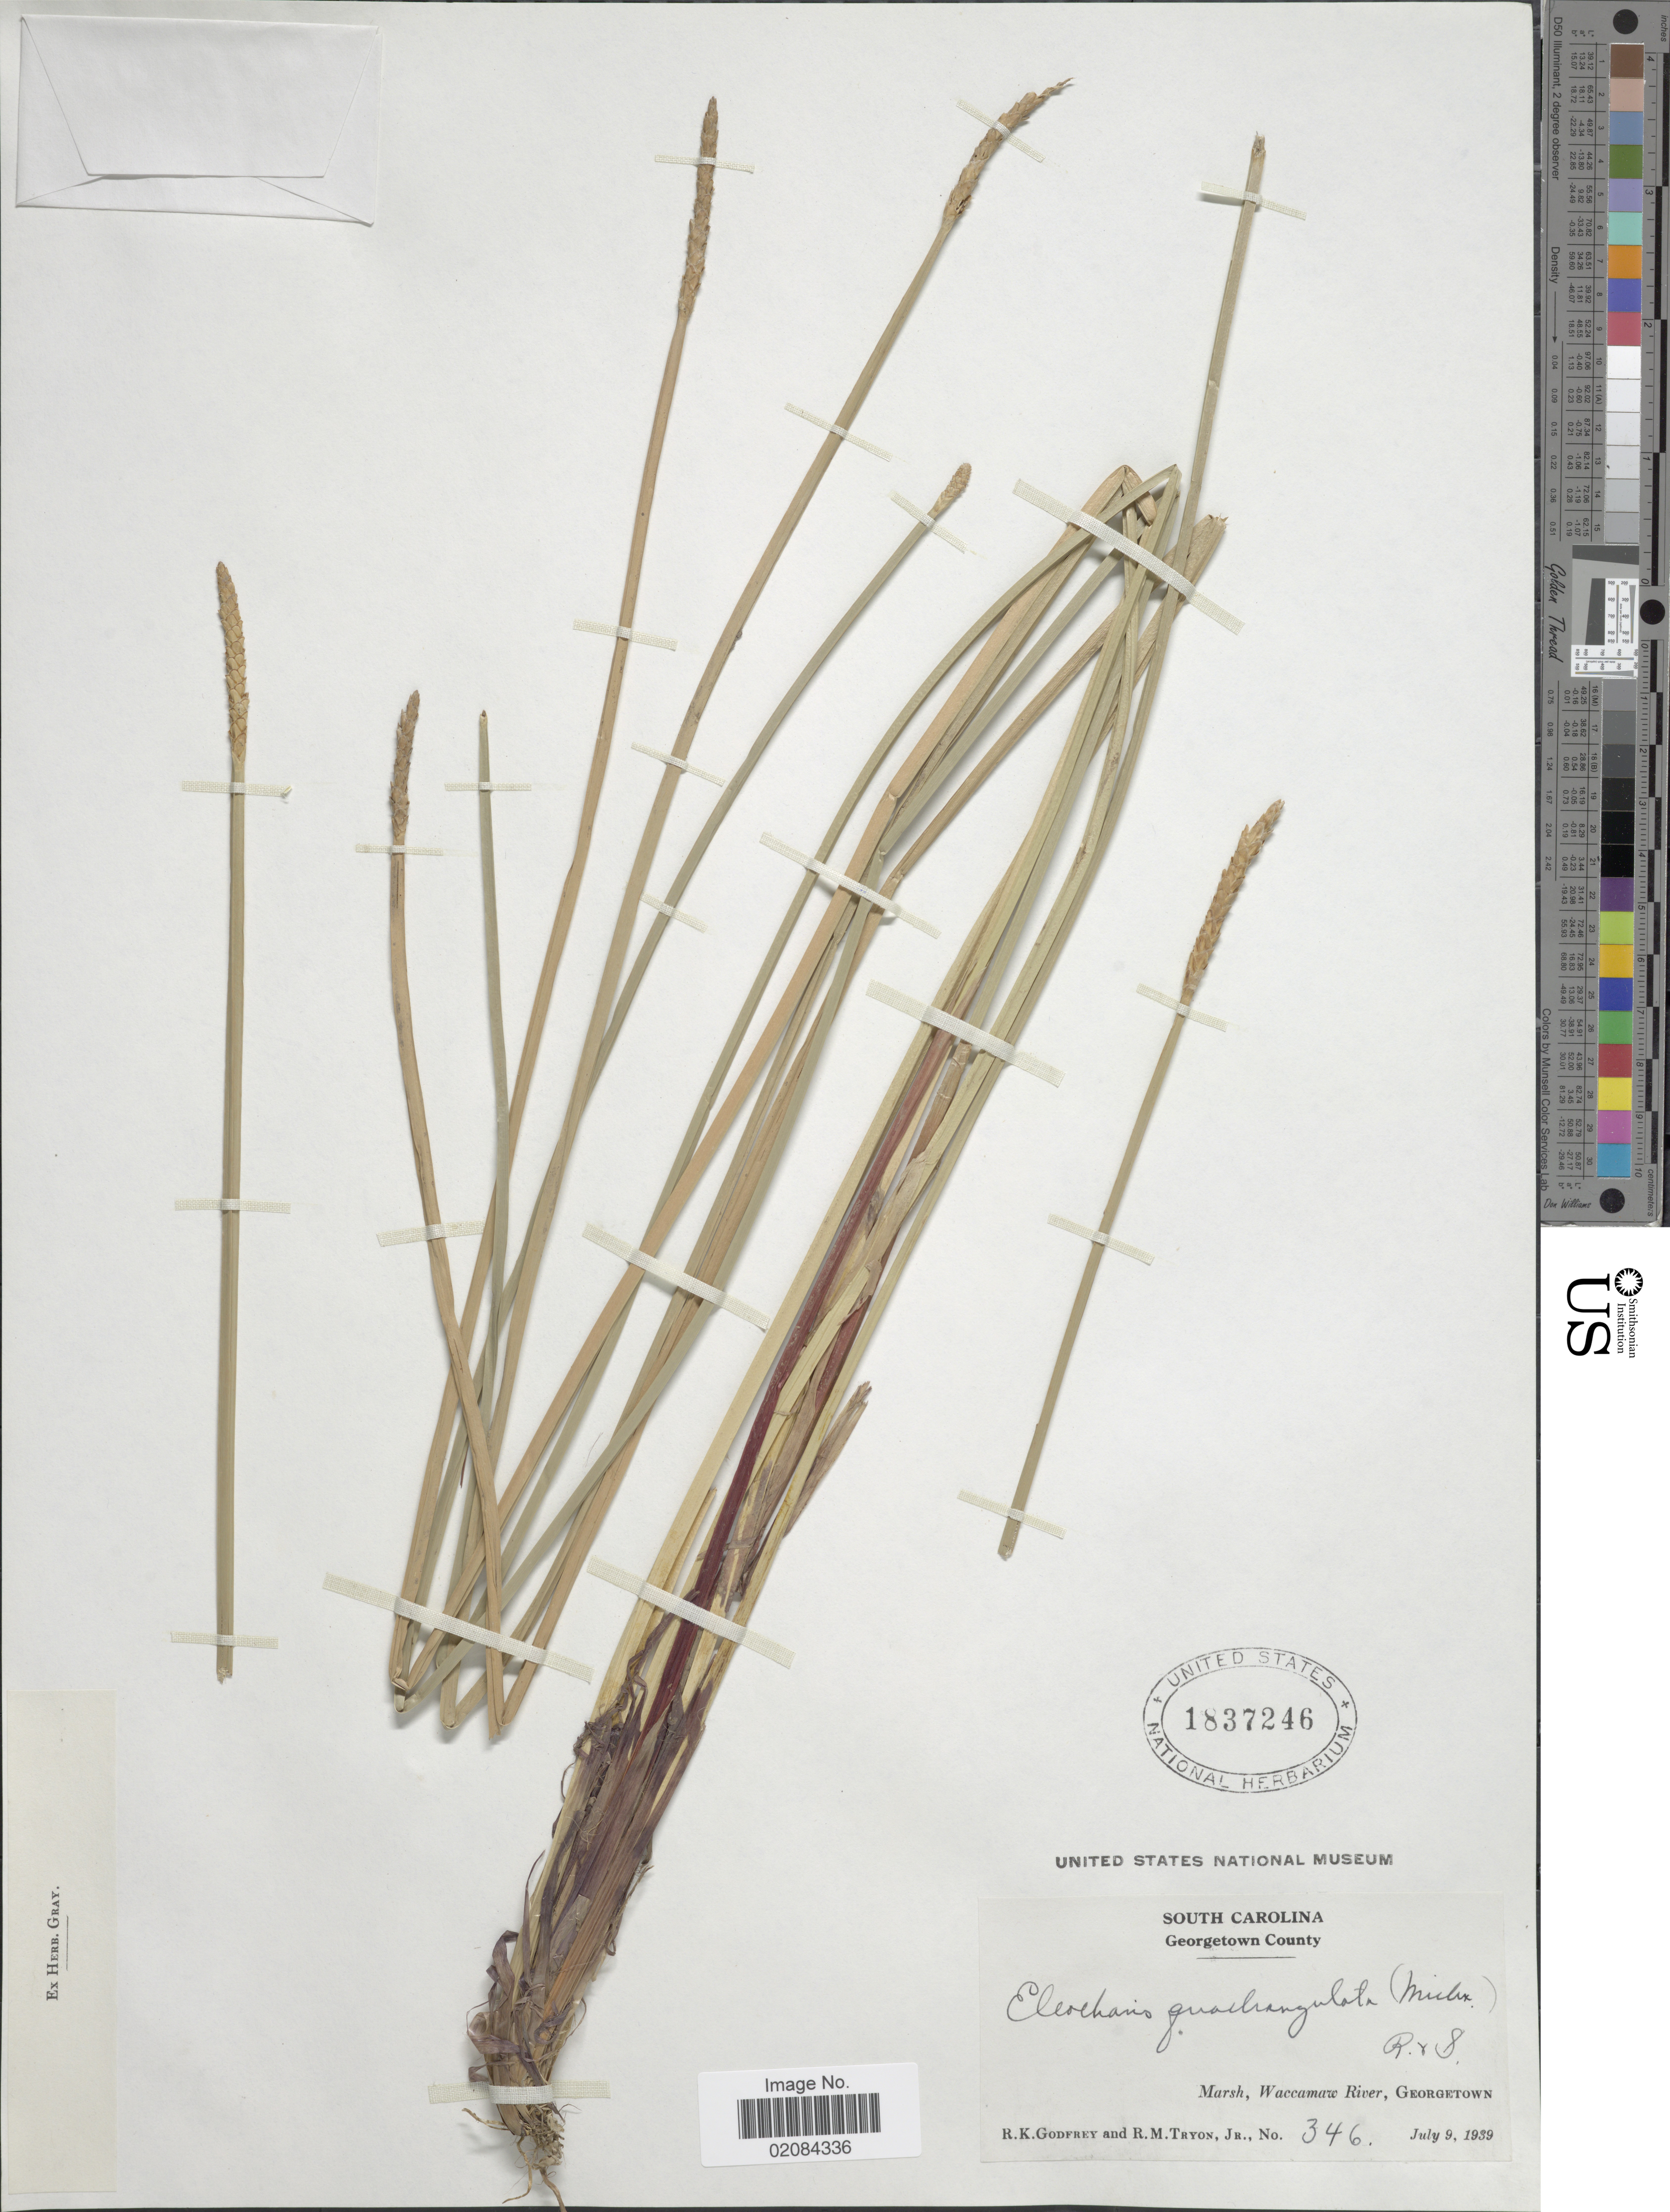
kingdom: Plantae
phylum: Tracheophyta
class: Liliopsida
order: Poales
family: Cyperaceae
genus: Eleocharis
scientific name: Eleocharis quadrangulata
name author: (Michx.) Roem. & Schult.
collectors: R. K. Godfrey & R. M. Tryon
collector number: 346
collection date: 1939-07-09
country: United States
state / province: South Carolina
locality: South Carolina, Georgetown County, Marsh, Waccamaw River, Georgetown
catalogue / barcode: US 1837246